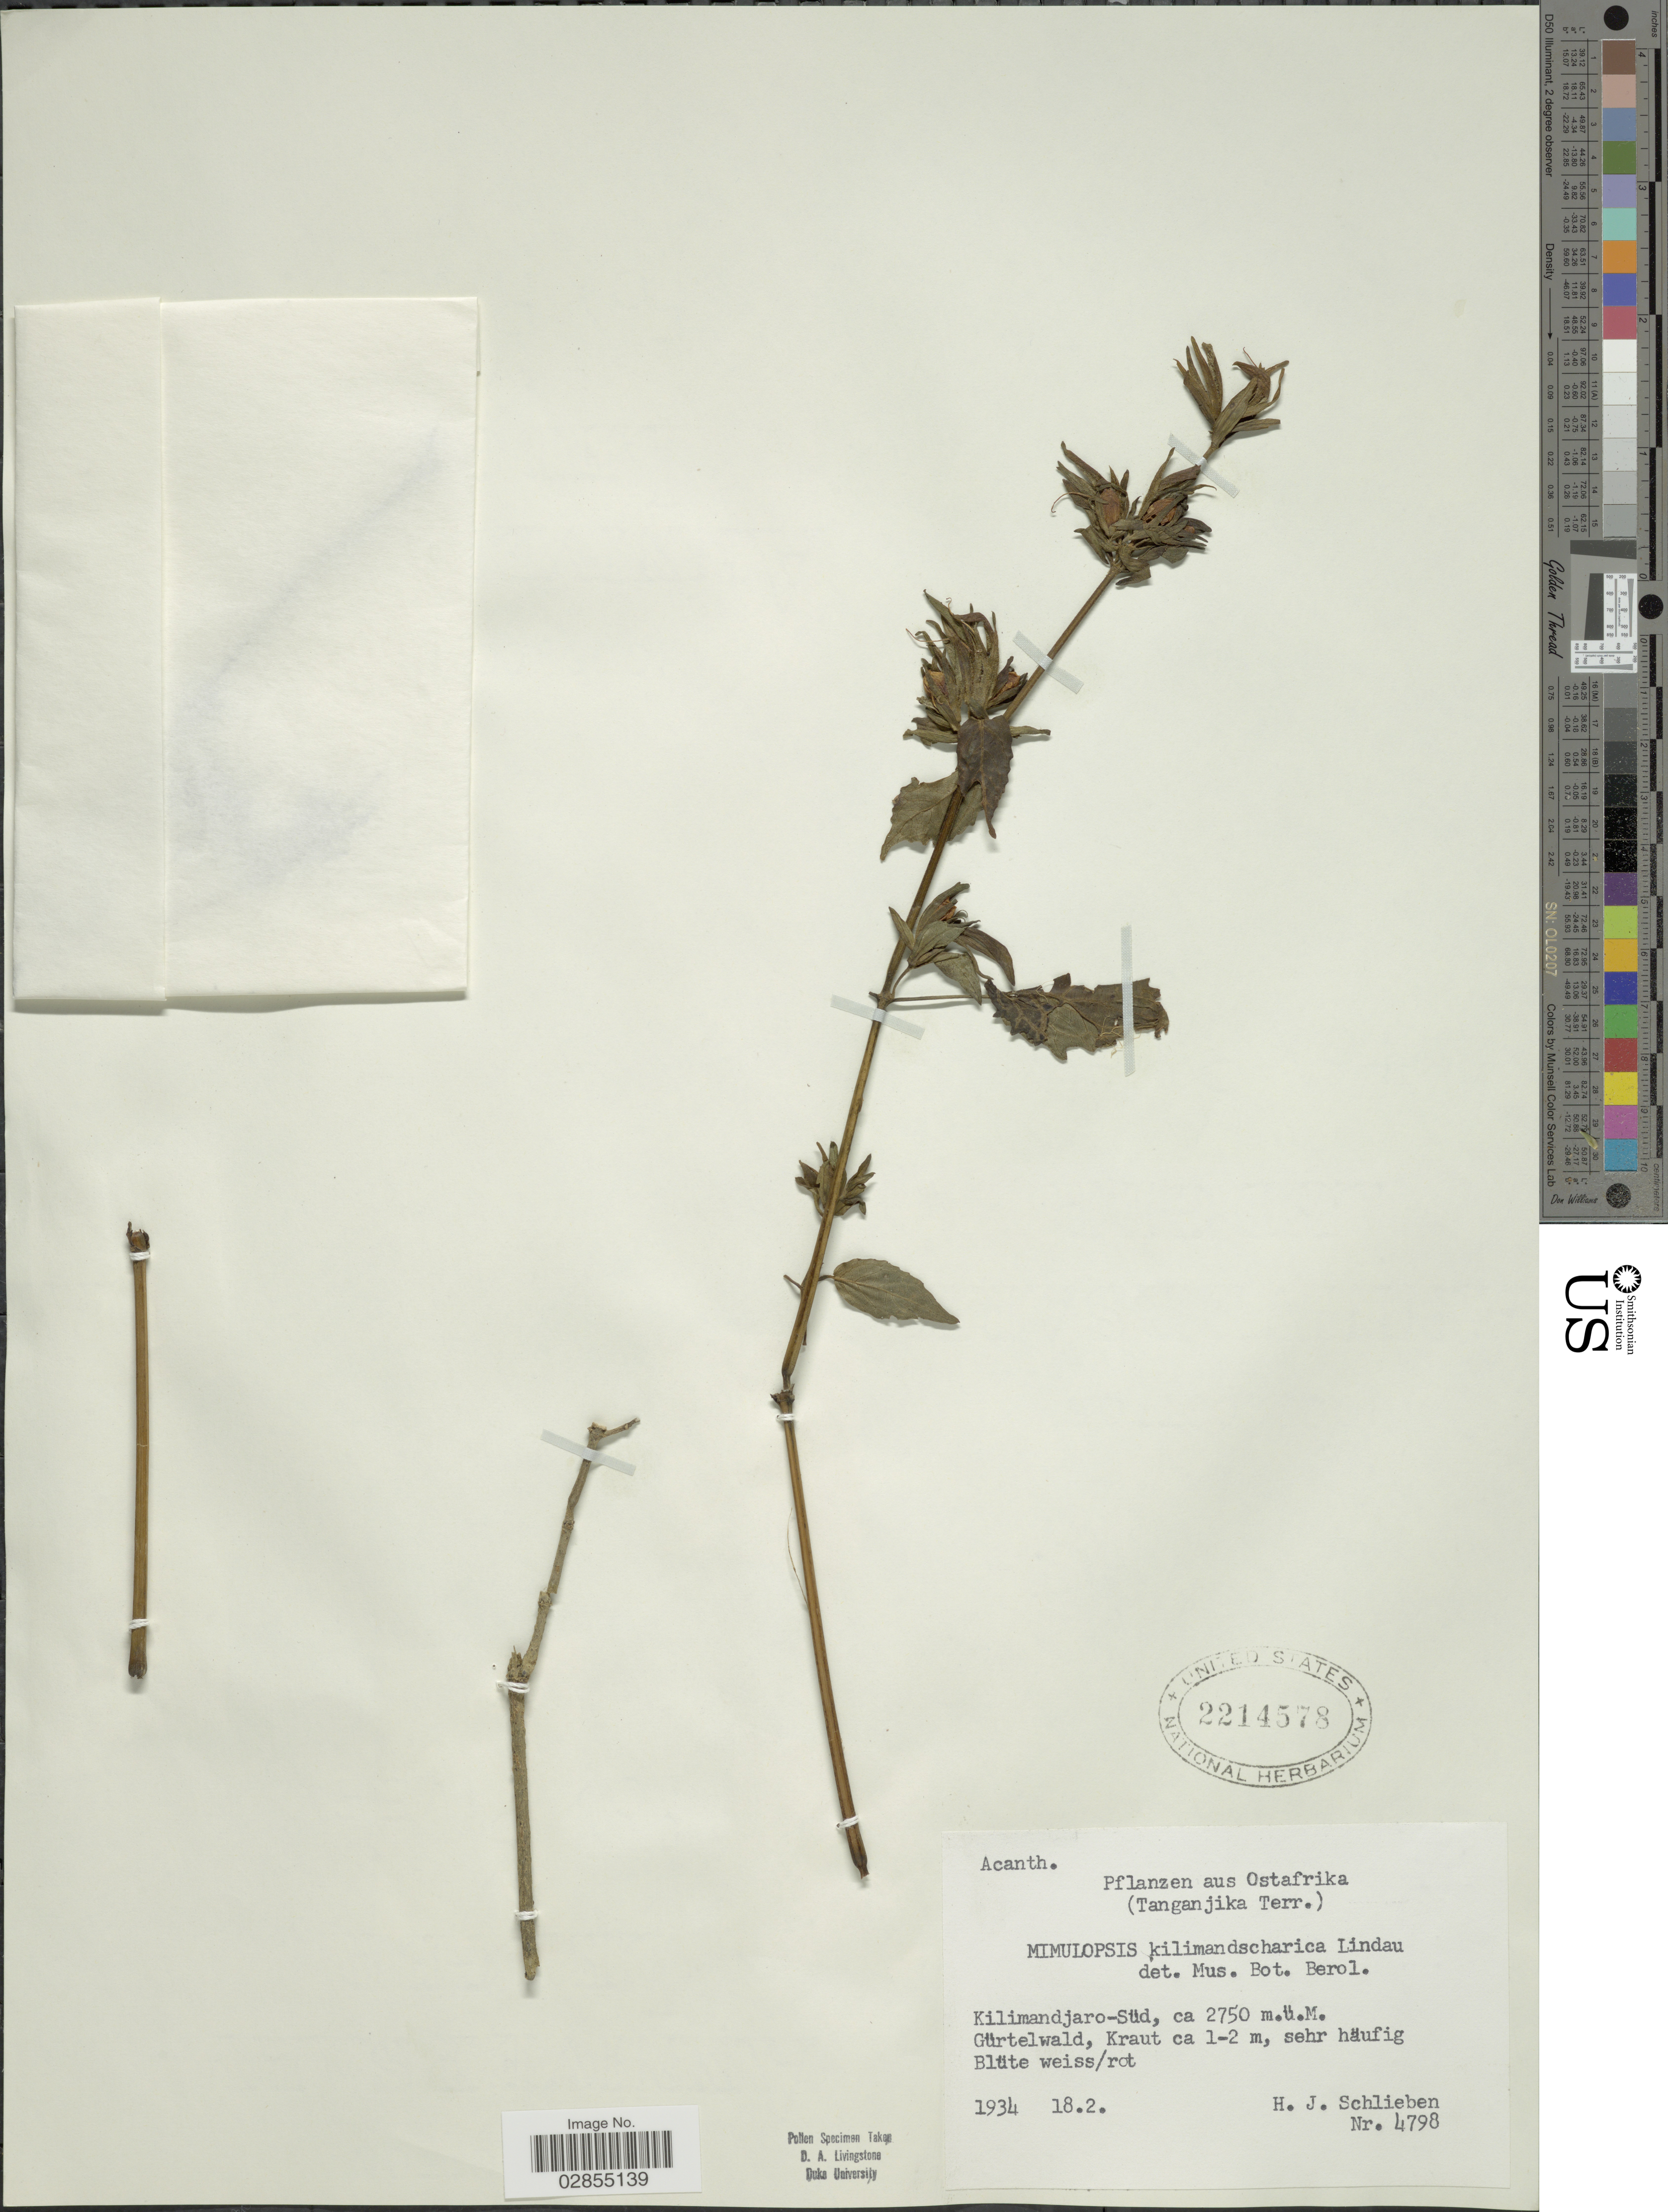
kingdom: Plantae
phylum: Tracheophyta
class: Magnoliopsida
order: Lamiales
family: Acanthaceae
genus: Mimulopsis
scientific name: Mimulopsis kilimandscharica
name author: Lindau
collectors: H. J. Schlieben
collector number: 4798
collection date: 1934-02-18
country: Tanzania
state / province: Kilimanjaro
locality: Ostafrika. (Tanganjika Terr.). Kilimandjaro-Süd, Gürtelwald.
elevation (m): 2750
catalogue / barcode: US 2214578